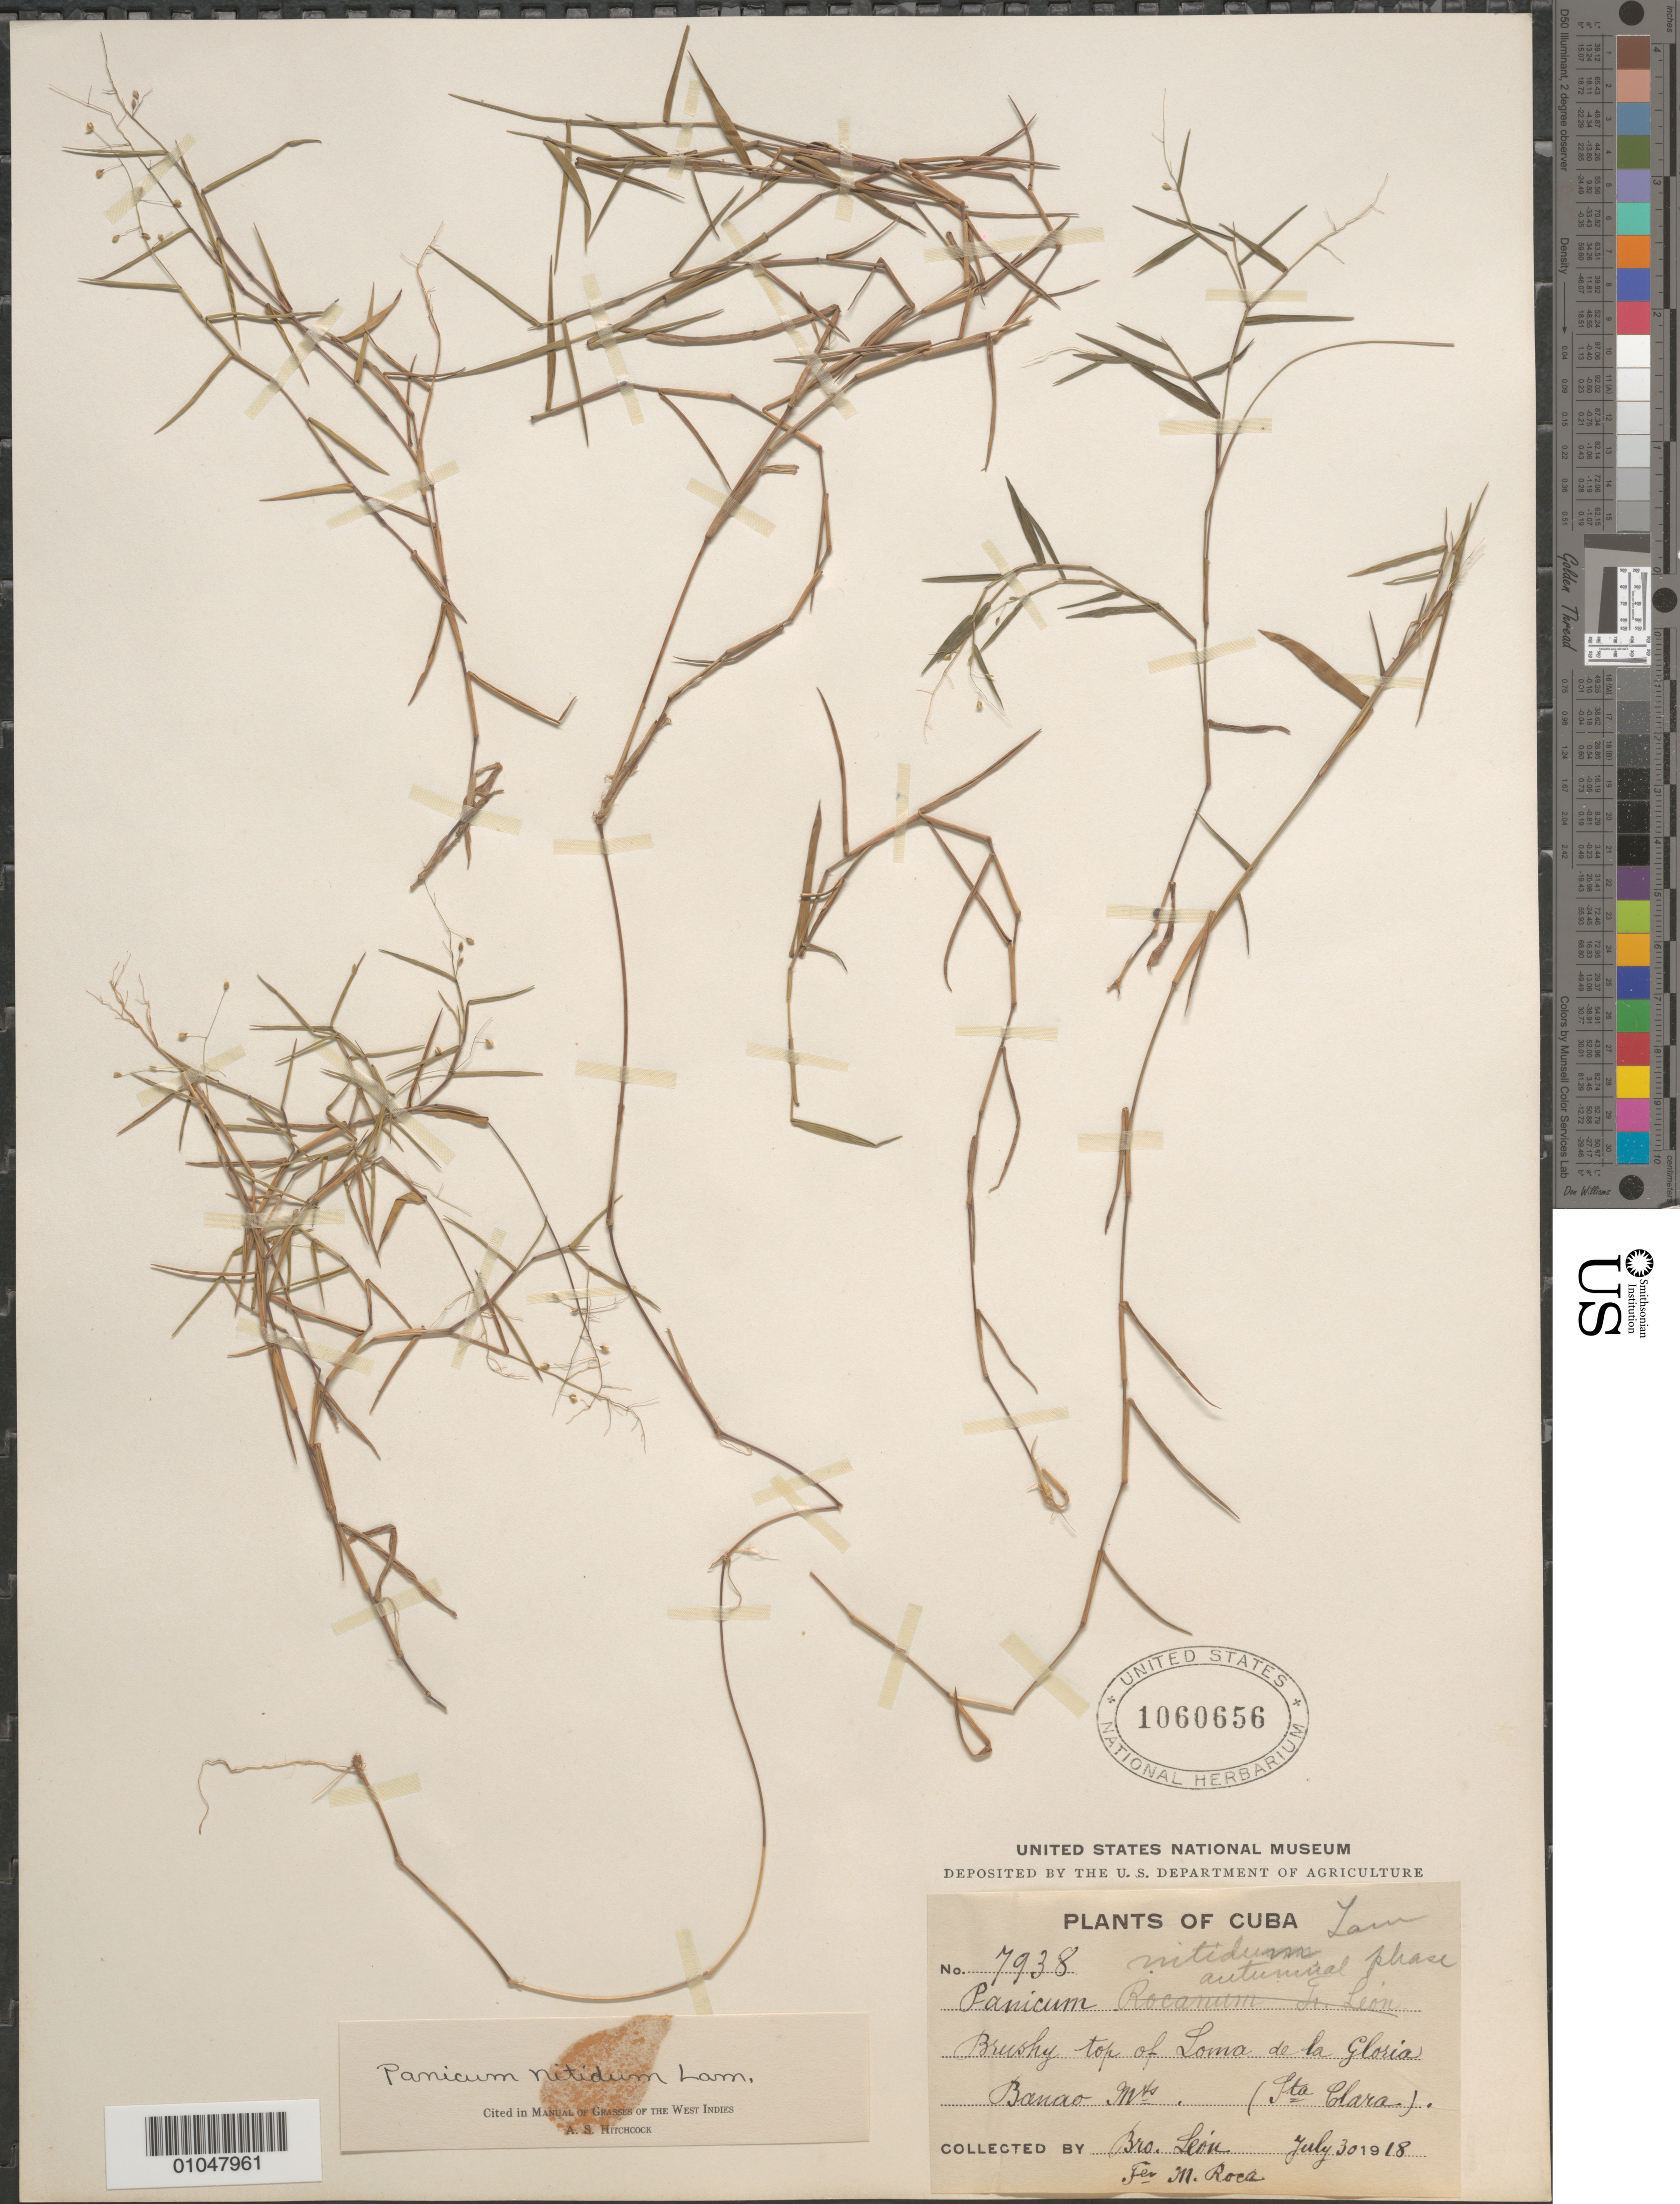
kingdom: Plantae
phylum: Tracheophyta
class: Liliopsida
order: Poales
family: Poaceae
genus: Panicum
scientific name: Panicum nitidum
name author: Lam.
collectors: Bro. León & M. Roca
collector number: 7938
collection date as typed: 30 Jul 1918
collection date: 1918-07-30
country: Cuba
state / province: Villa Clara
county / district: Santa Clara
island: Cuba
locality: Bushy top of Lomo de la Gloria, Banao Mtns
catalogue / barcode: US 1060656